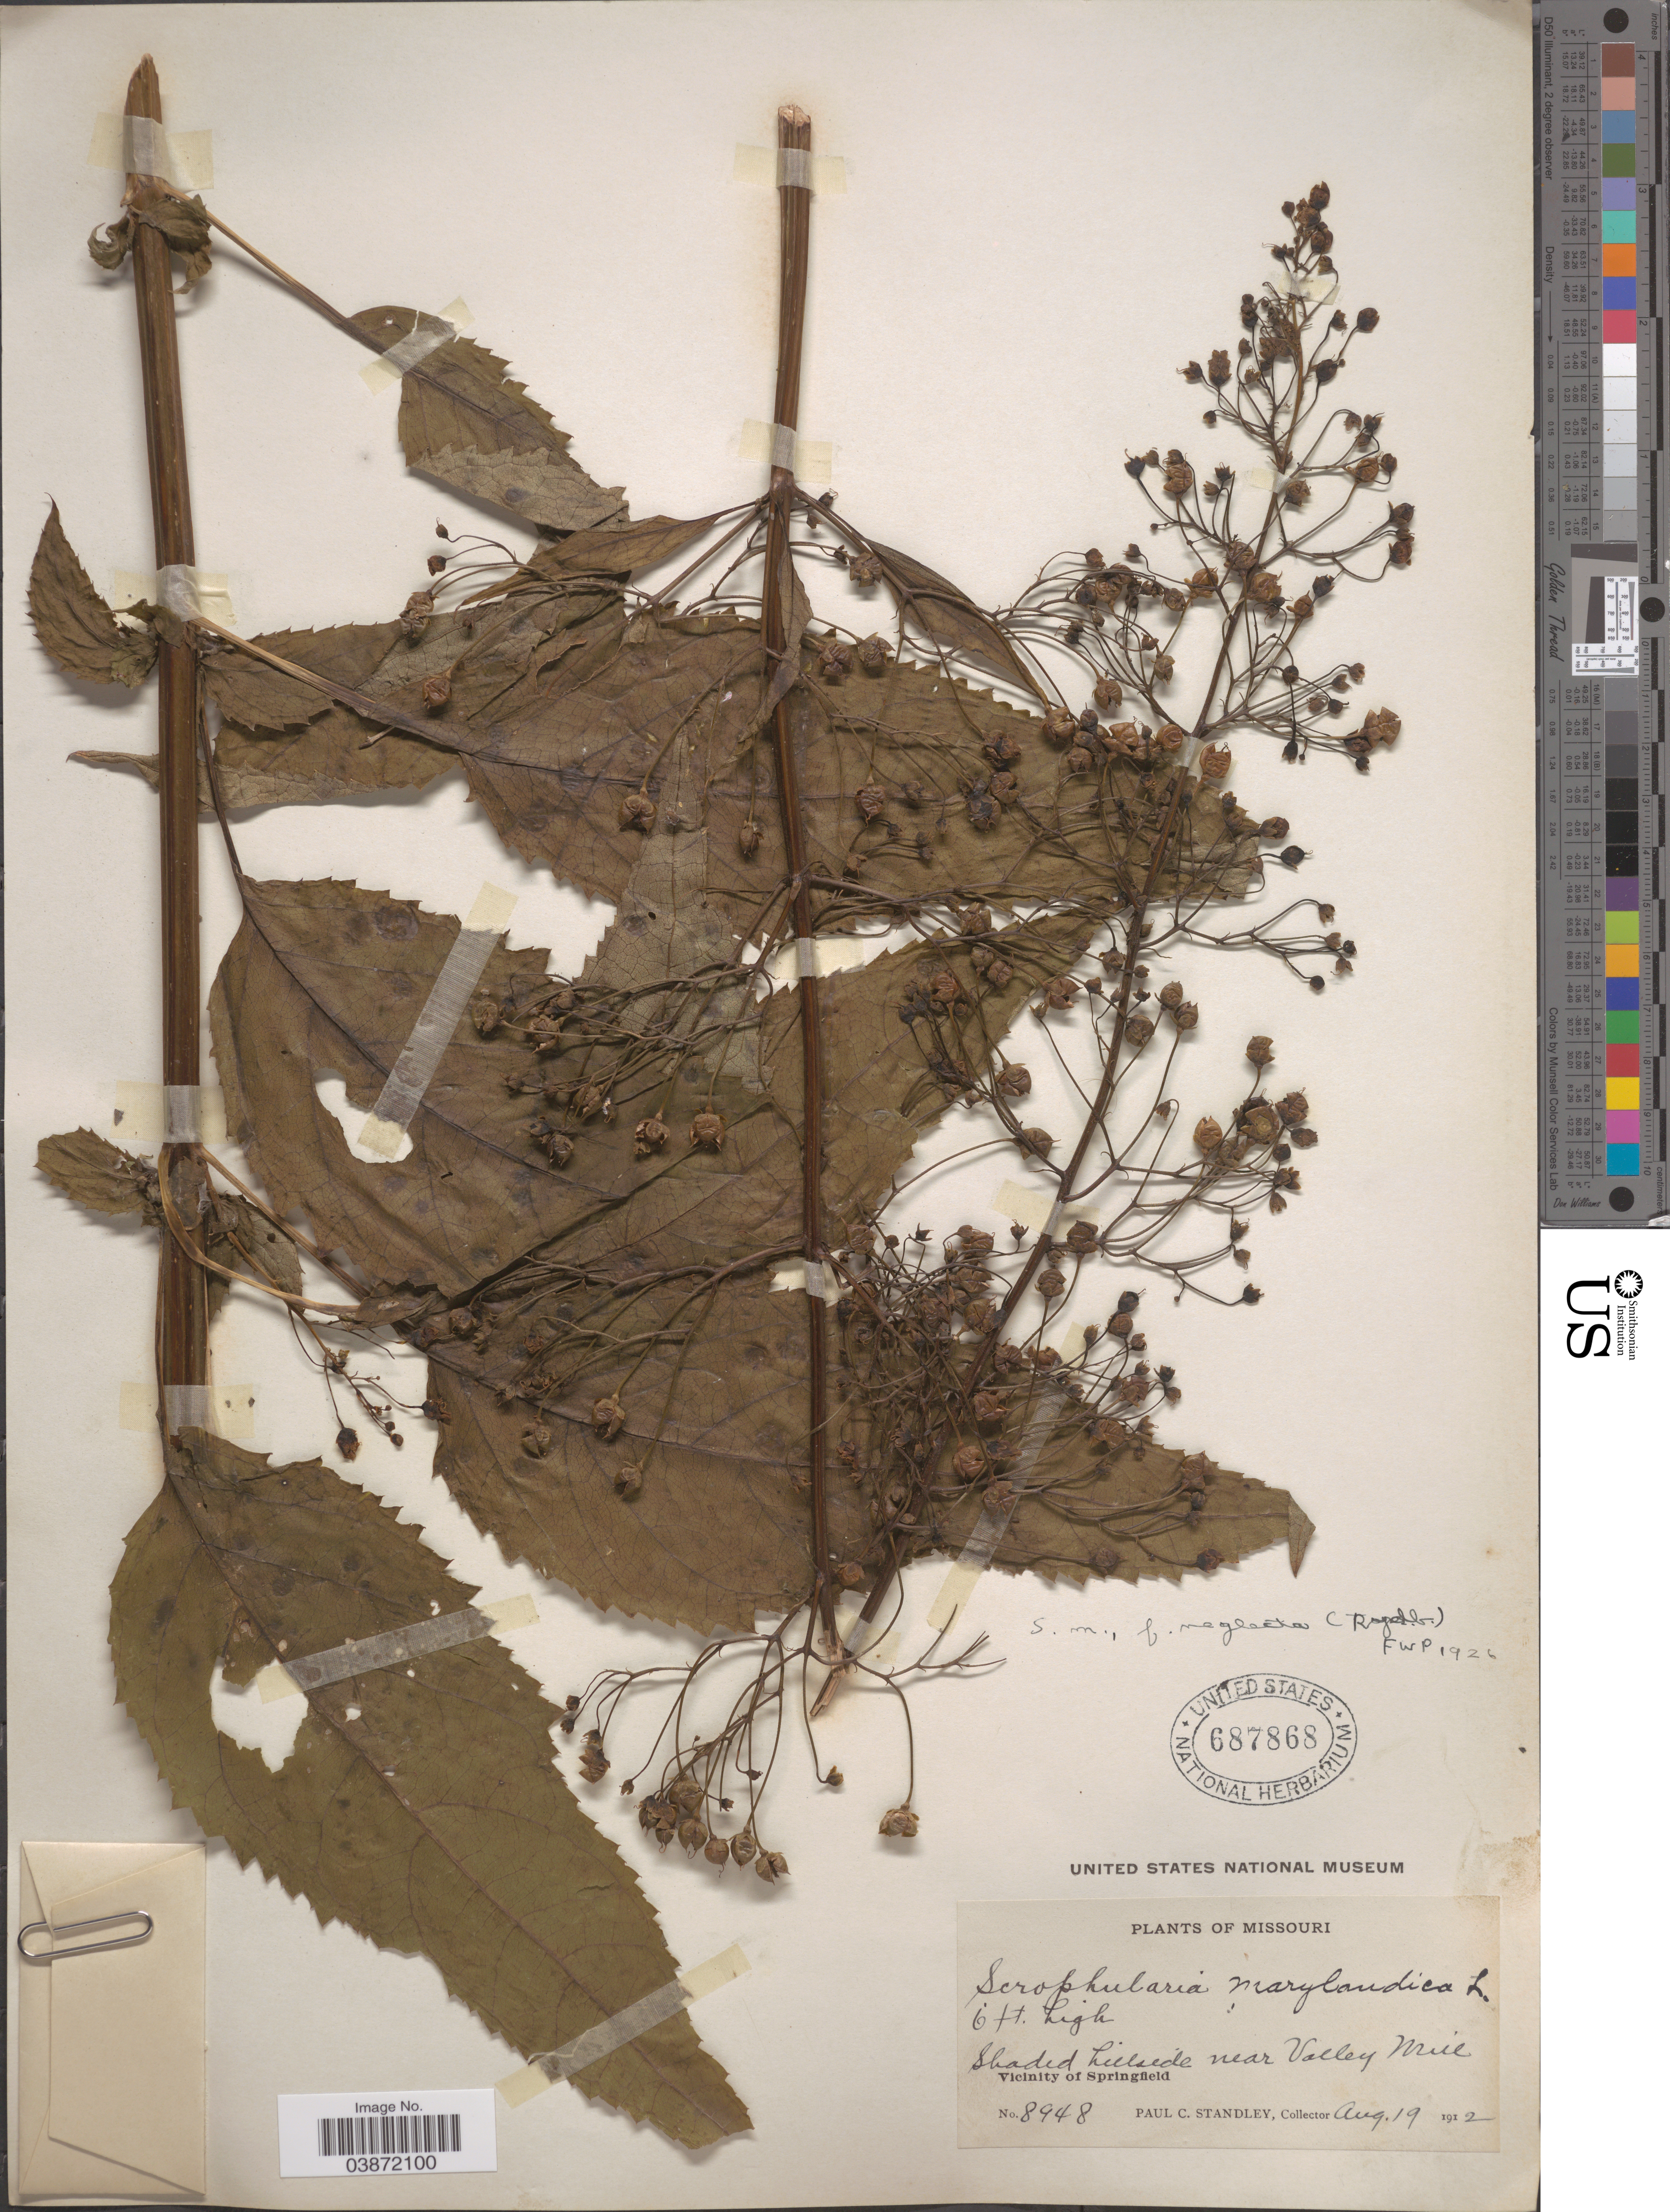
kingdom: Plantae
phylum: Tracheophyta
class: Magnoliopsida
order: Lamiales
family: Scrophulariaceae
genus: Scrophularia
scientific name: Scrophularia marylandica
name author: Georgi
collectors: P. C. Standley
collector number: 8948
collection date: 1912-08-19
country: United States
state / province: Missouri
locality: Near Valley Mill. Vicinity of Springfield.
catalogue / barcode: US 687868